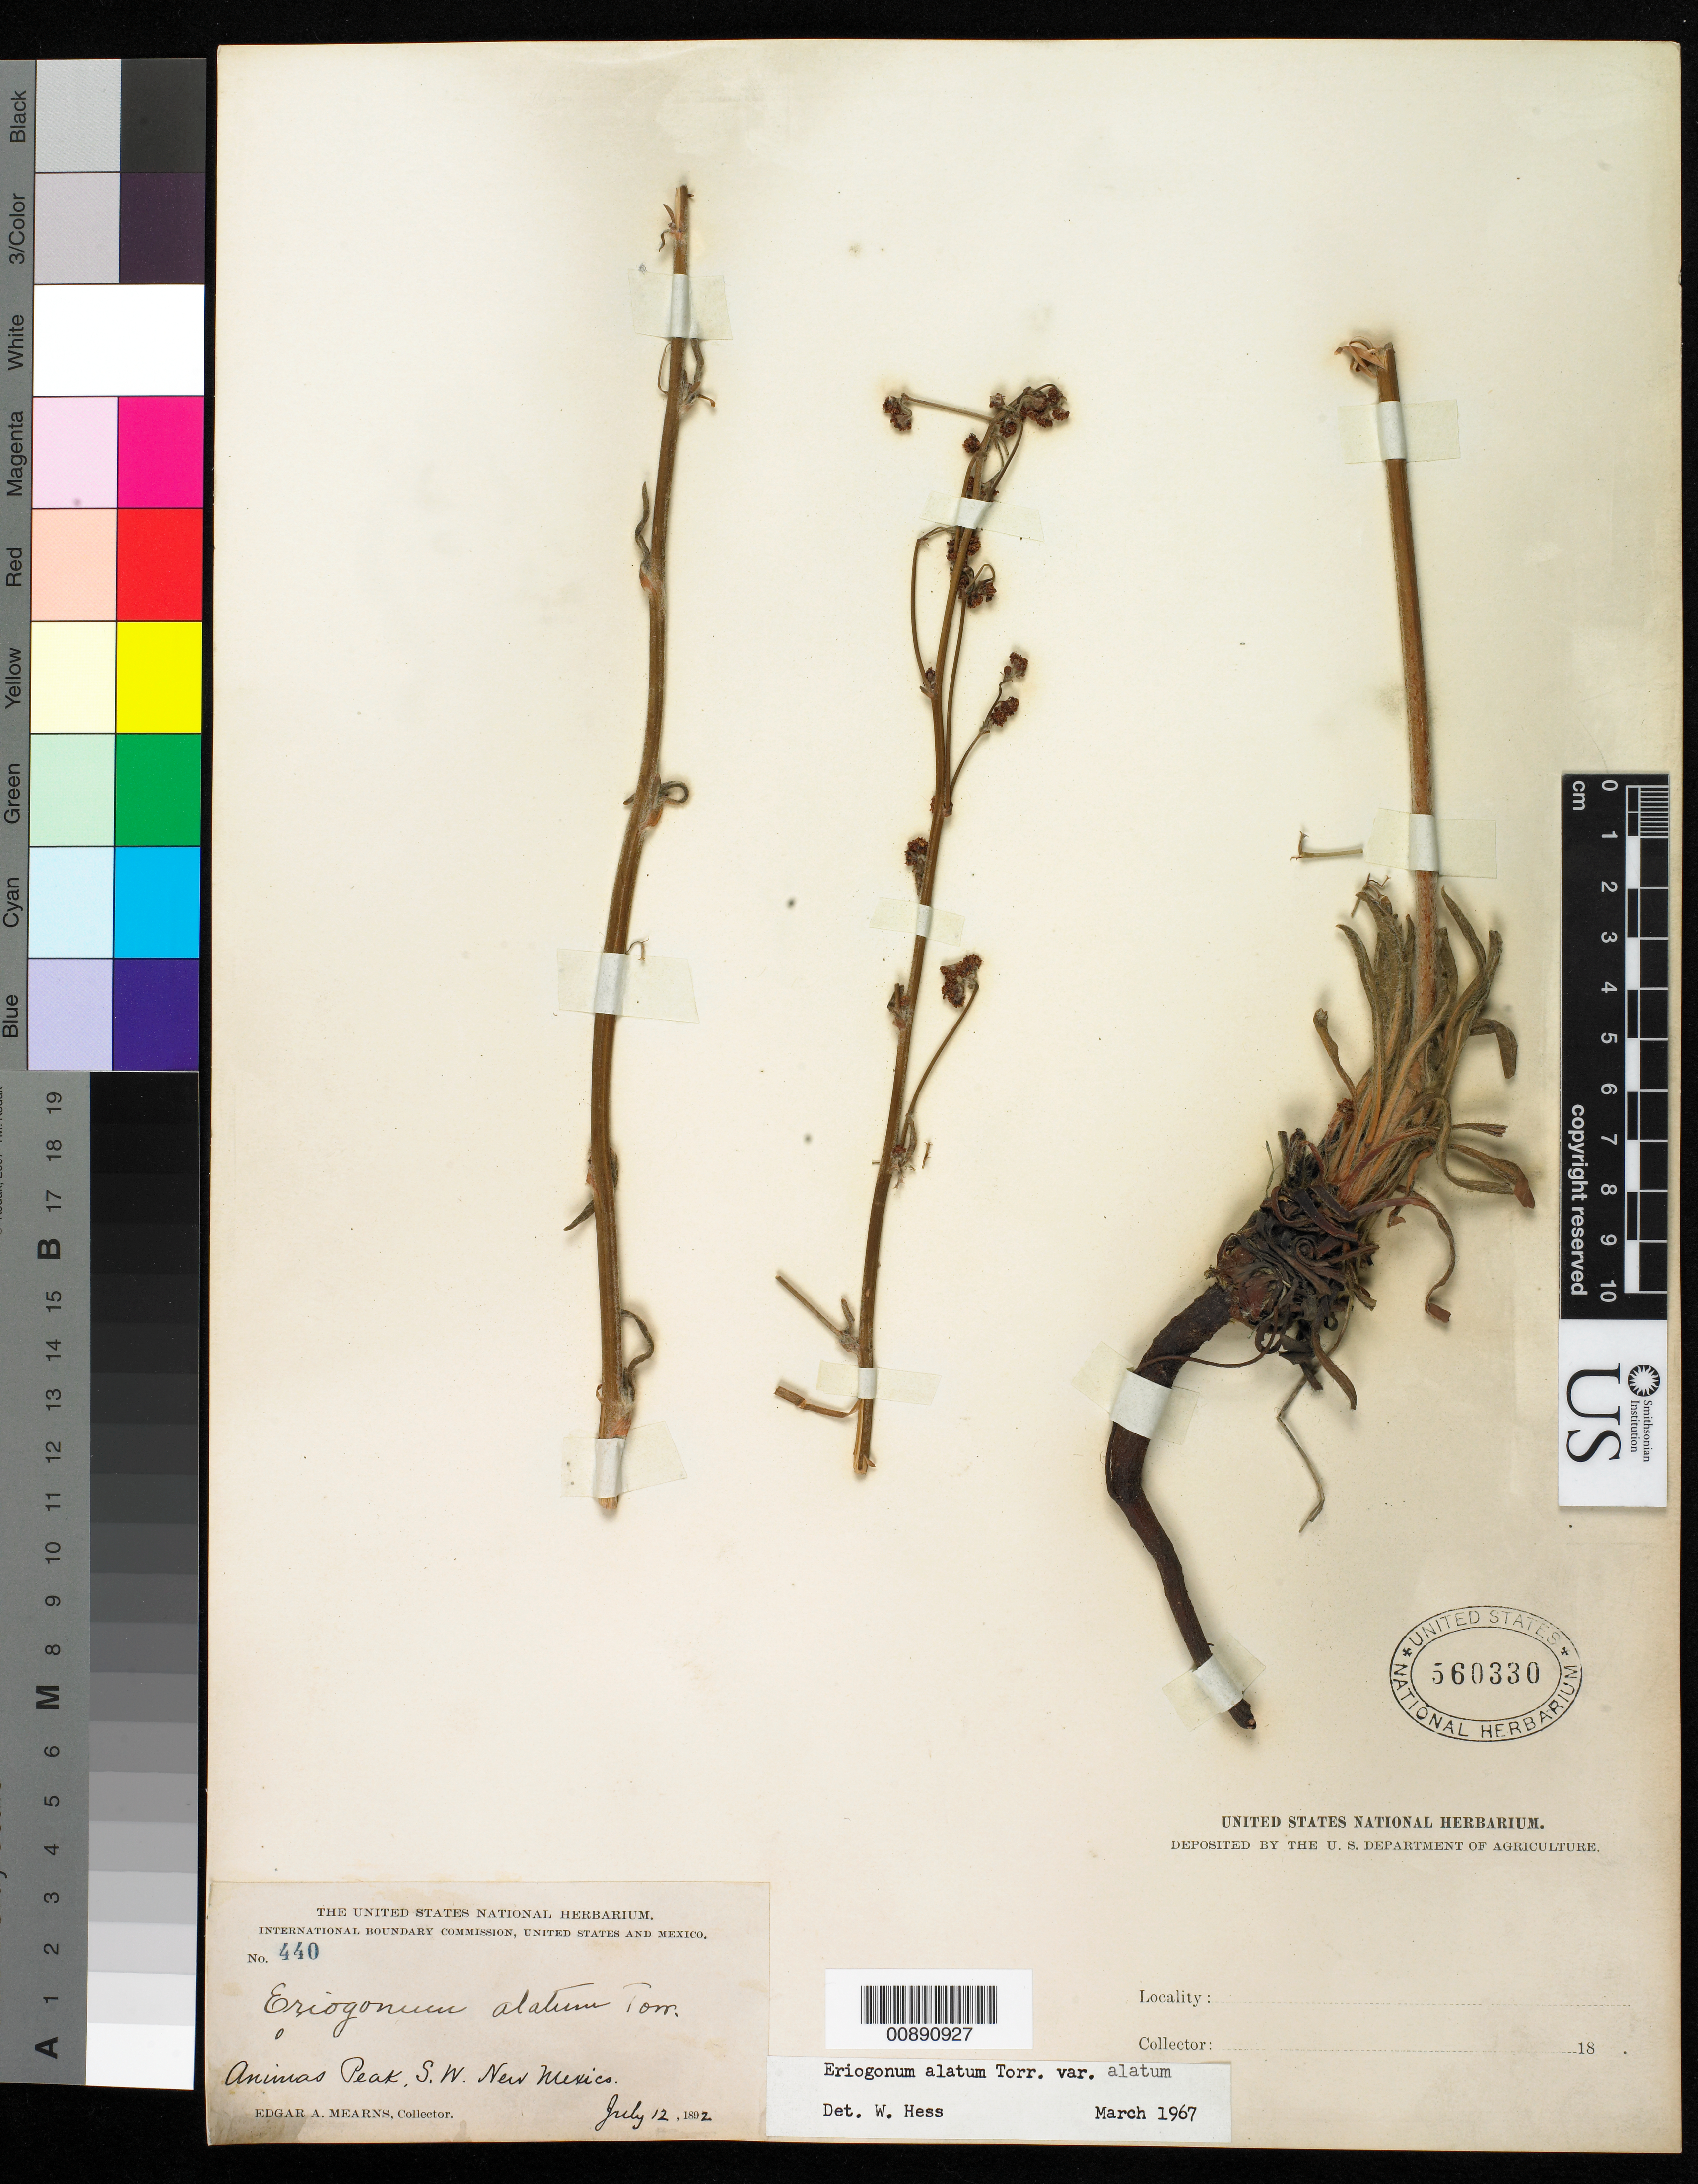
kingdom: Plantae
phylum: Tracheophyta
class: Magnoliopsida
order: Caryophyllales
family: Polygonaceae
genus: Eriogonum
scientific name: Eriogonum alatum var. alatum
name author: Torr.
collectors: E. A. Mearns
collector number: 440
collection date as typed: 12 Jul 1892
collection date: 1892-07-12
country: United States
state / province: New Mexico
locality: Animas Peak, SW New Mexico.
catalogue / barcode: US 560330